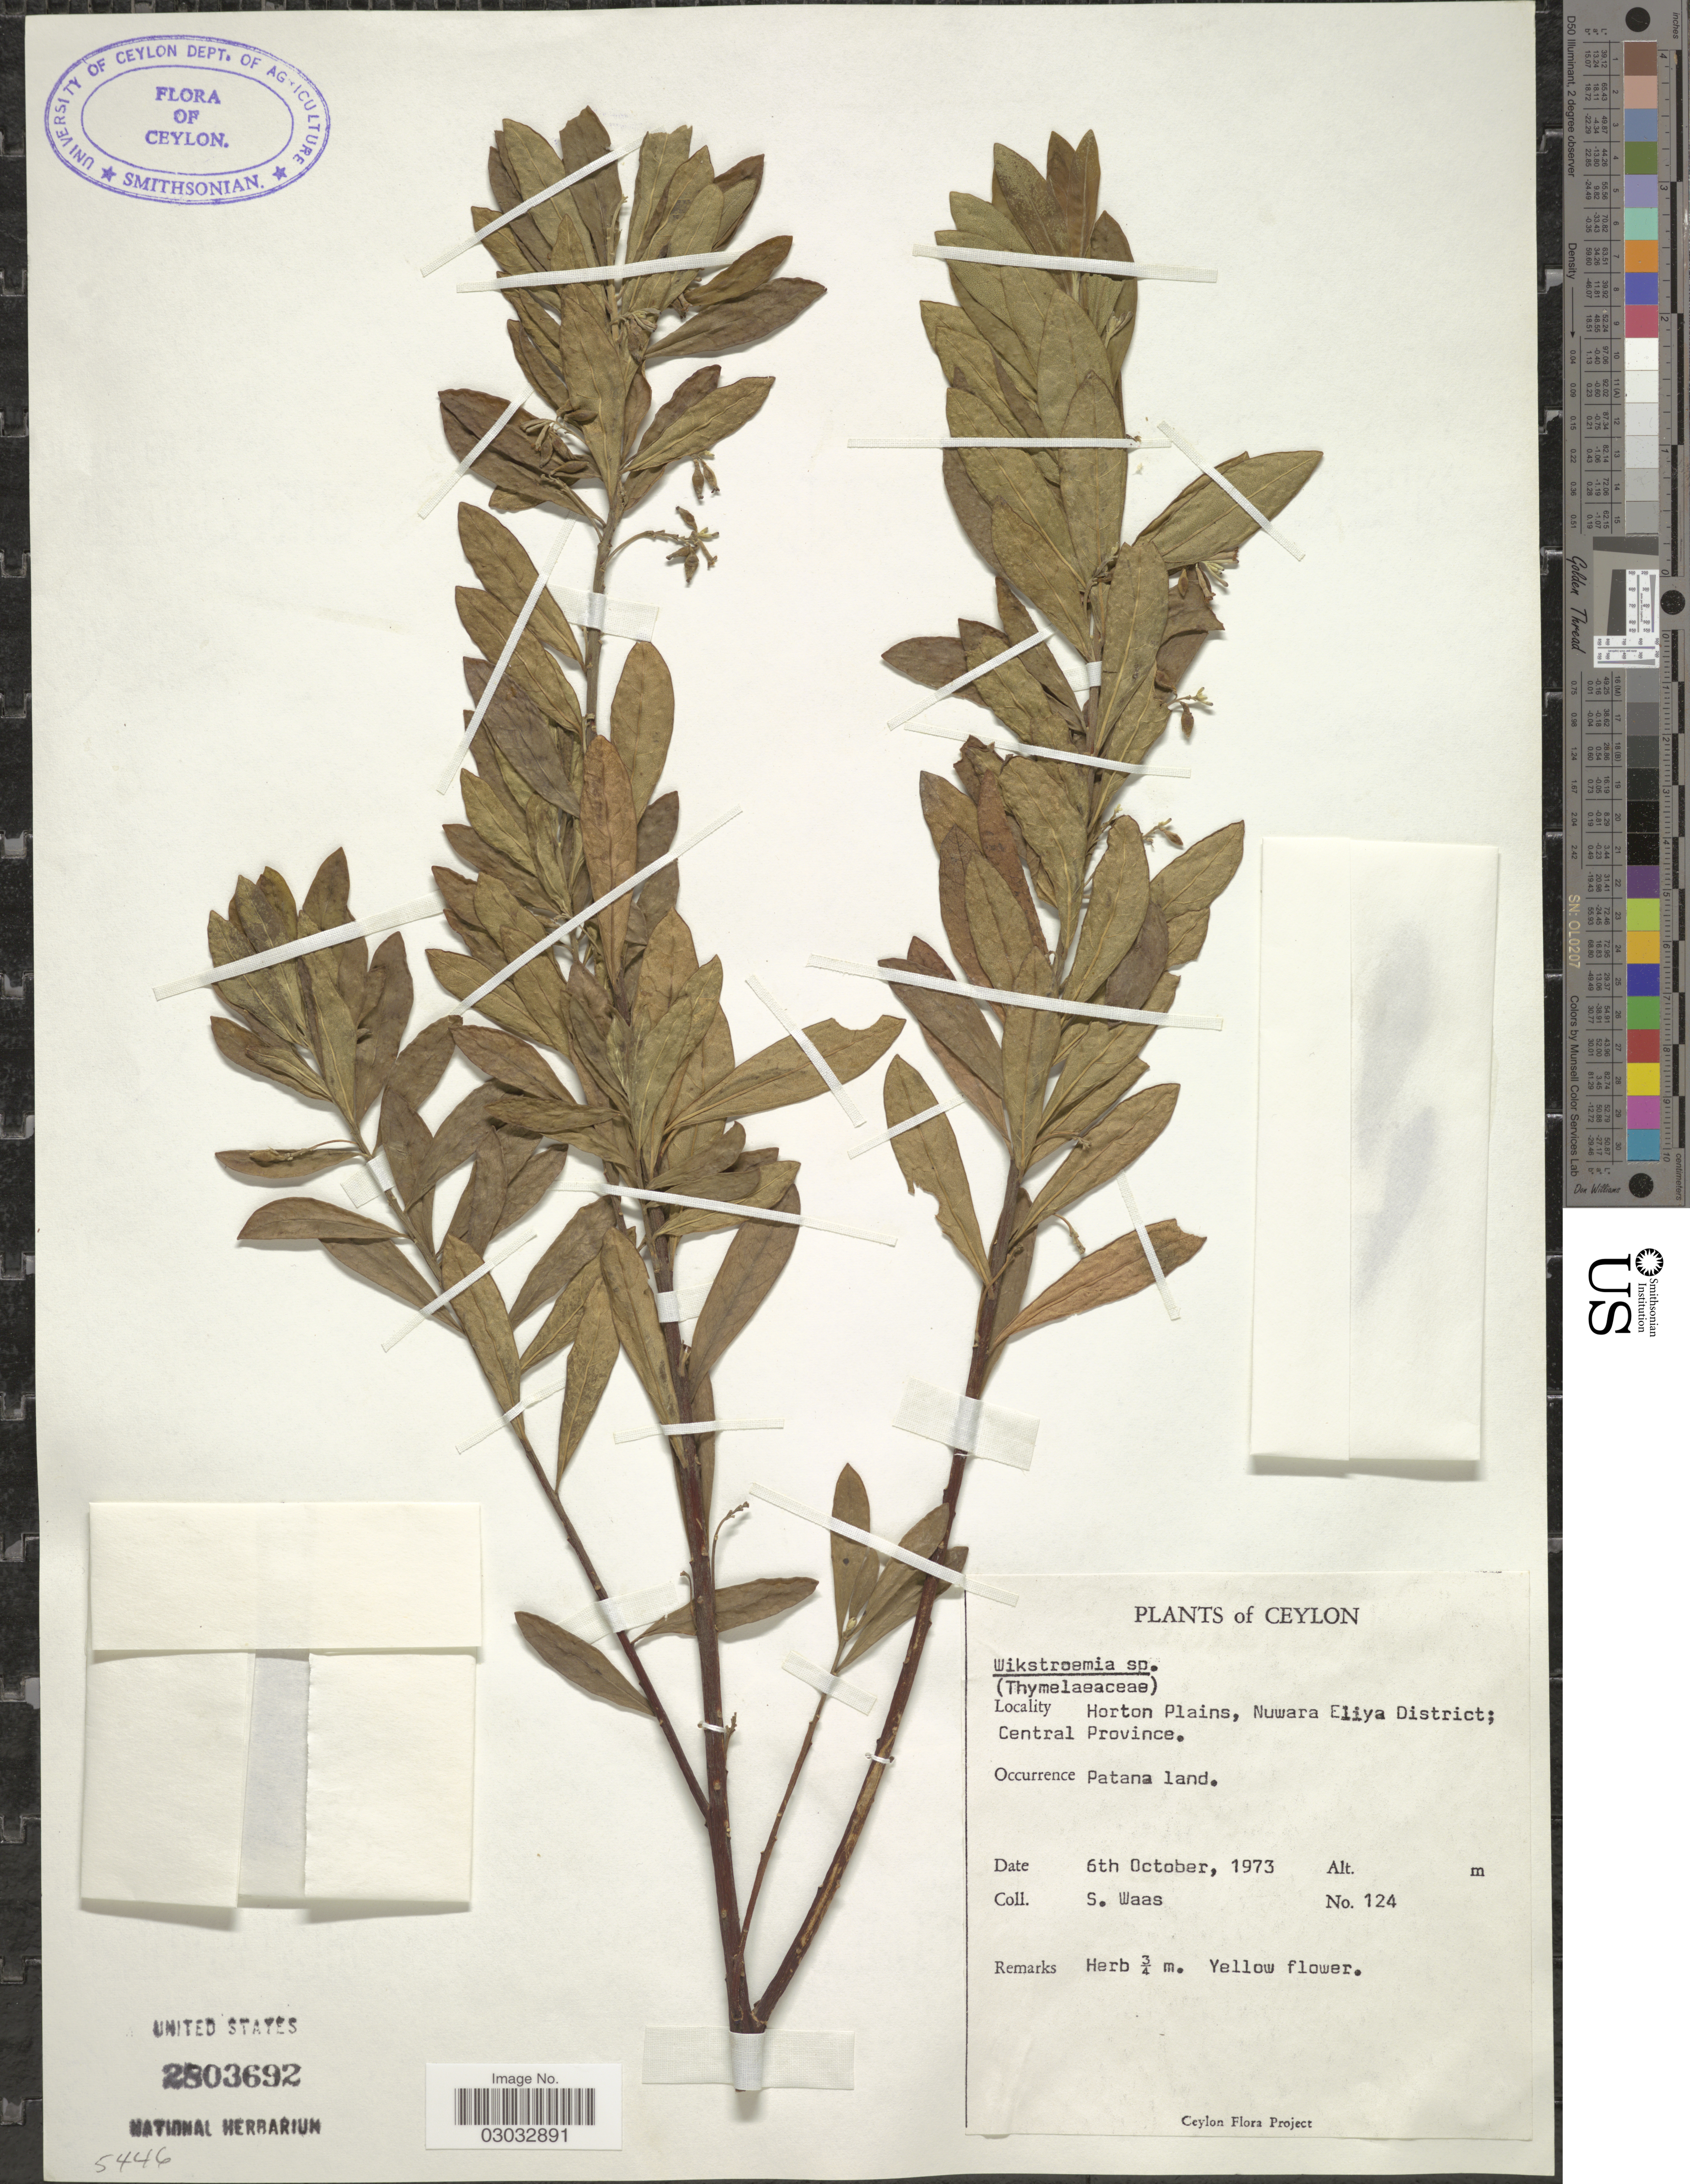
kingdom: Plantae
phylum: Tracheophyta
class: Magnoliopsida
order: Malvales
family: Thymelaeaceae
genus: Wikstroemia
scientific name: Wikstroemia sp.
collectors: S. Waas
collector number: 124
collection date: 1973-10-06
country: Sri Lanka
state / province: Central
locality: Ceylon, Horton Plains, Nuwara Eliya District; Central Province.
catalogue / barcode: US 2803692